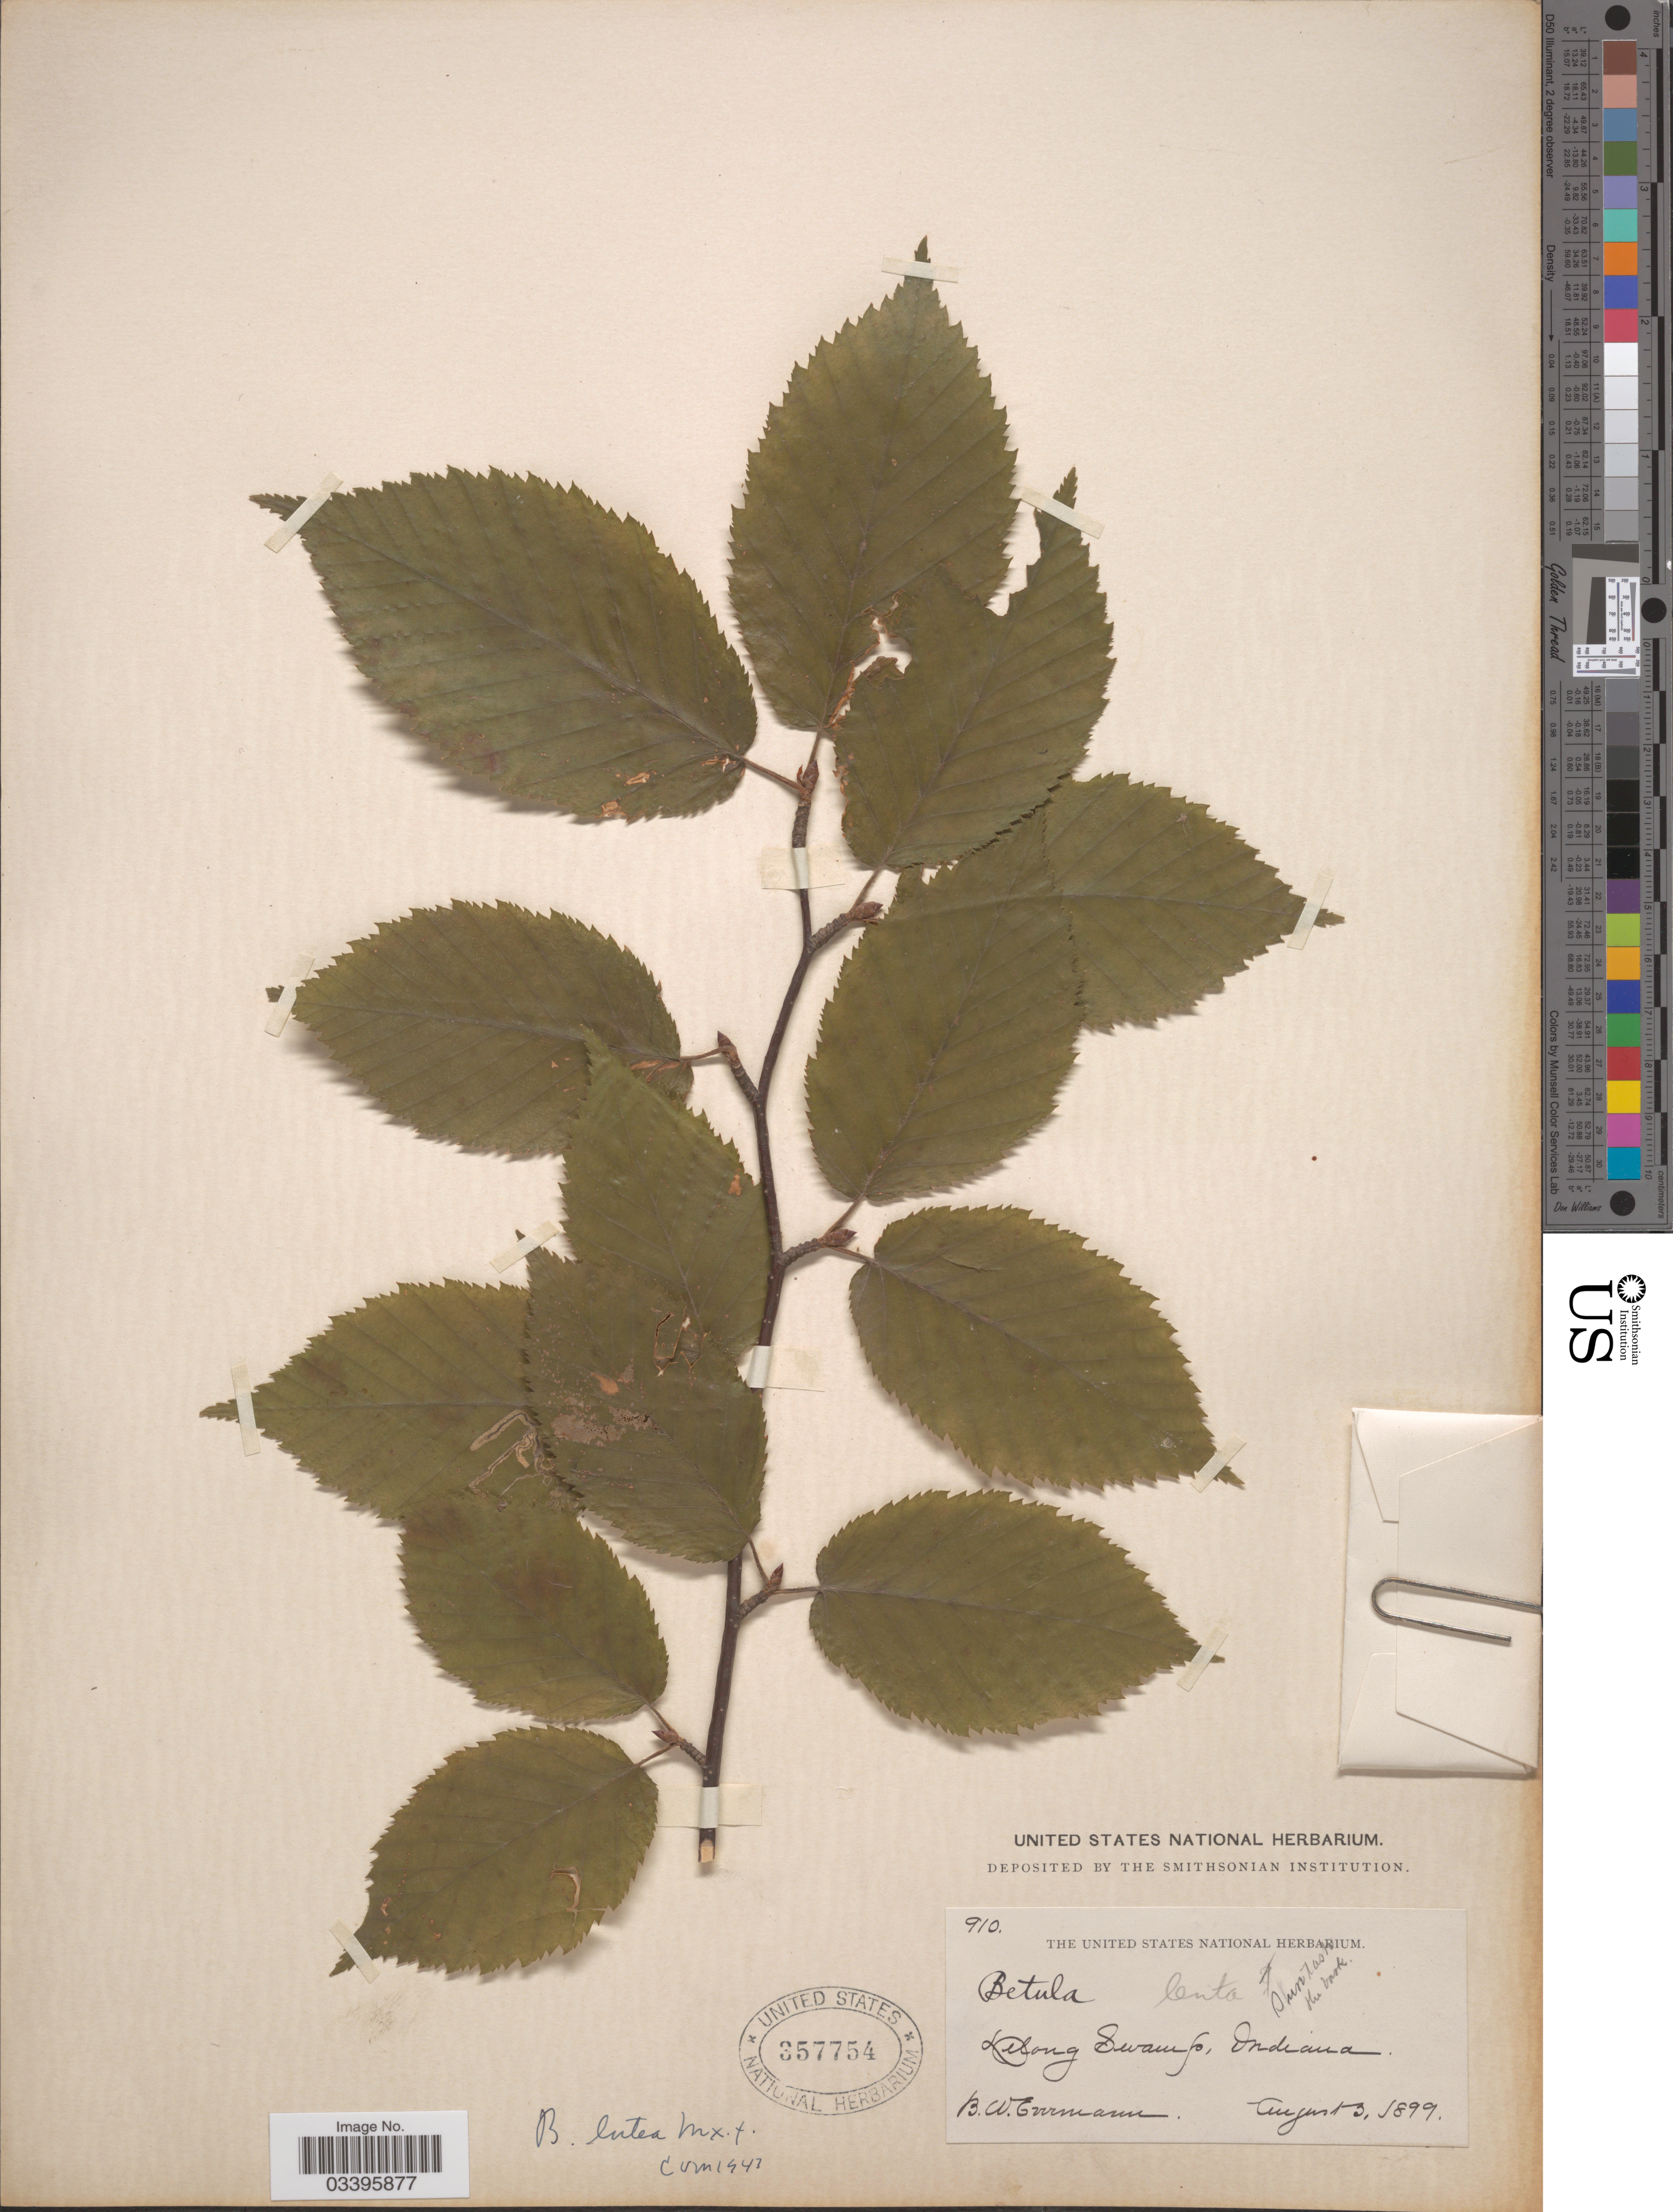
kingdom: Plantae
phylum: Tracheophyta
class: Magnoliopsida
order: Fagales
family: Betulaceae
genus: Betula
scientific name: Betula lutea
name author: F. Michx.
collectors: B. W. Evermann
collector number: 910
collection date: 1899-08-03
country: United States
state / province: Indiana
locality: Delong Swamp.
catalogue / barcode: US 357754